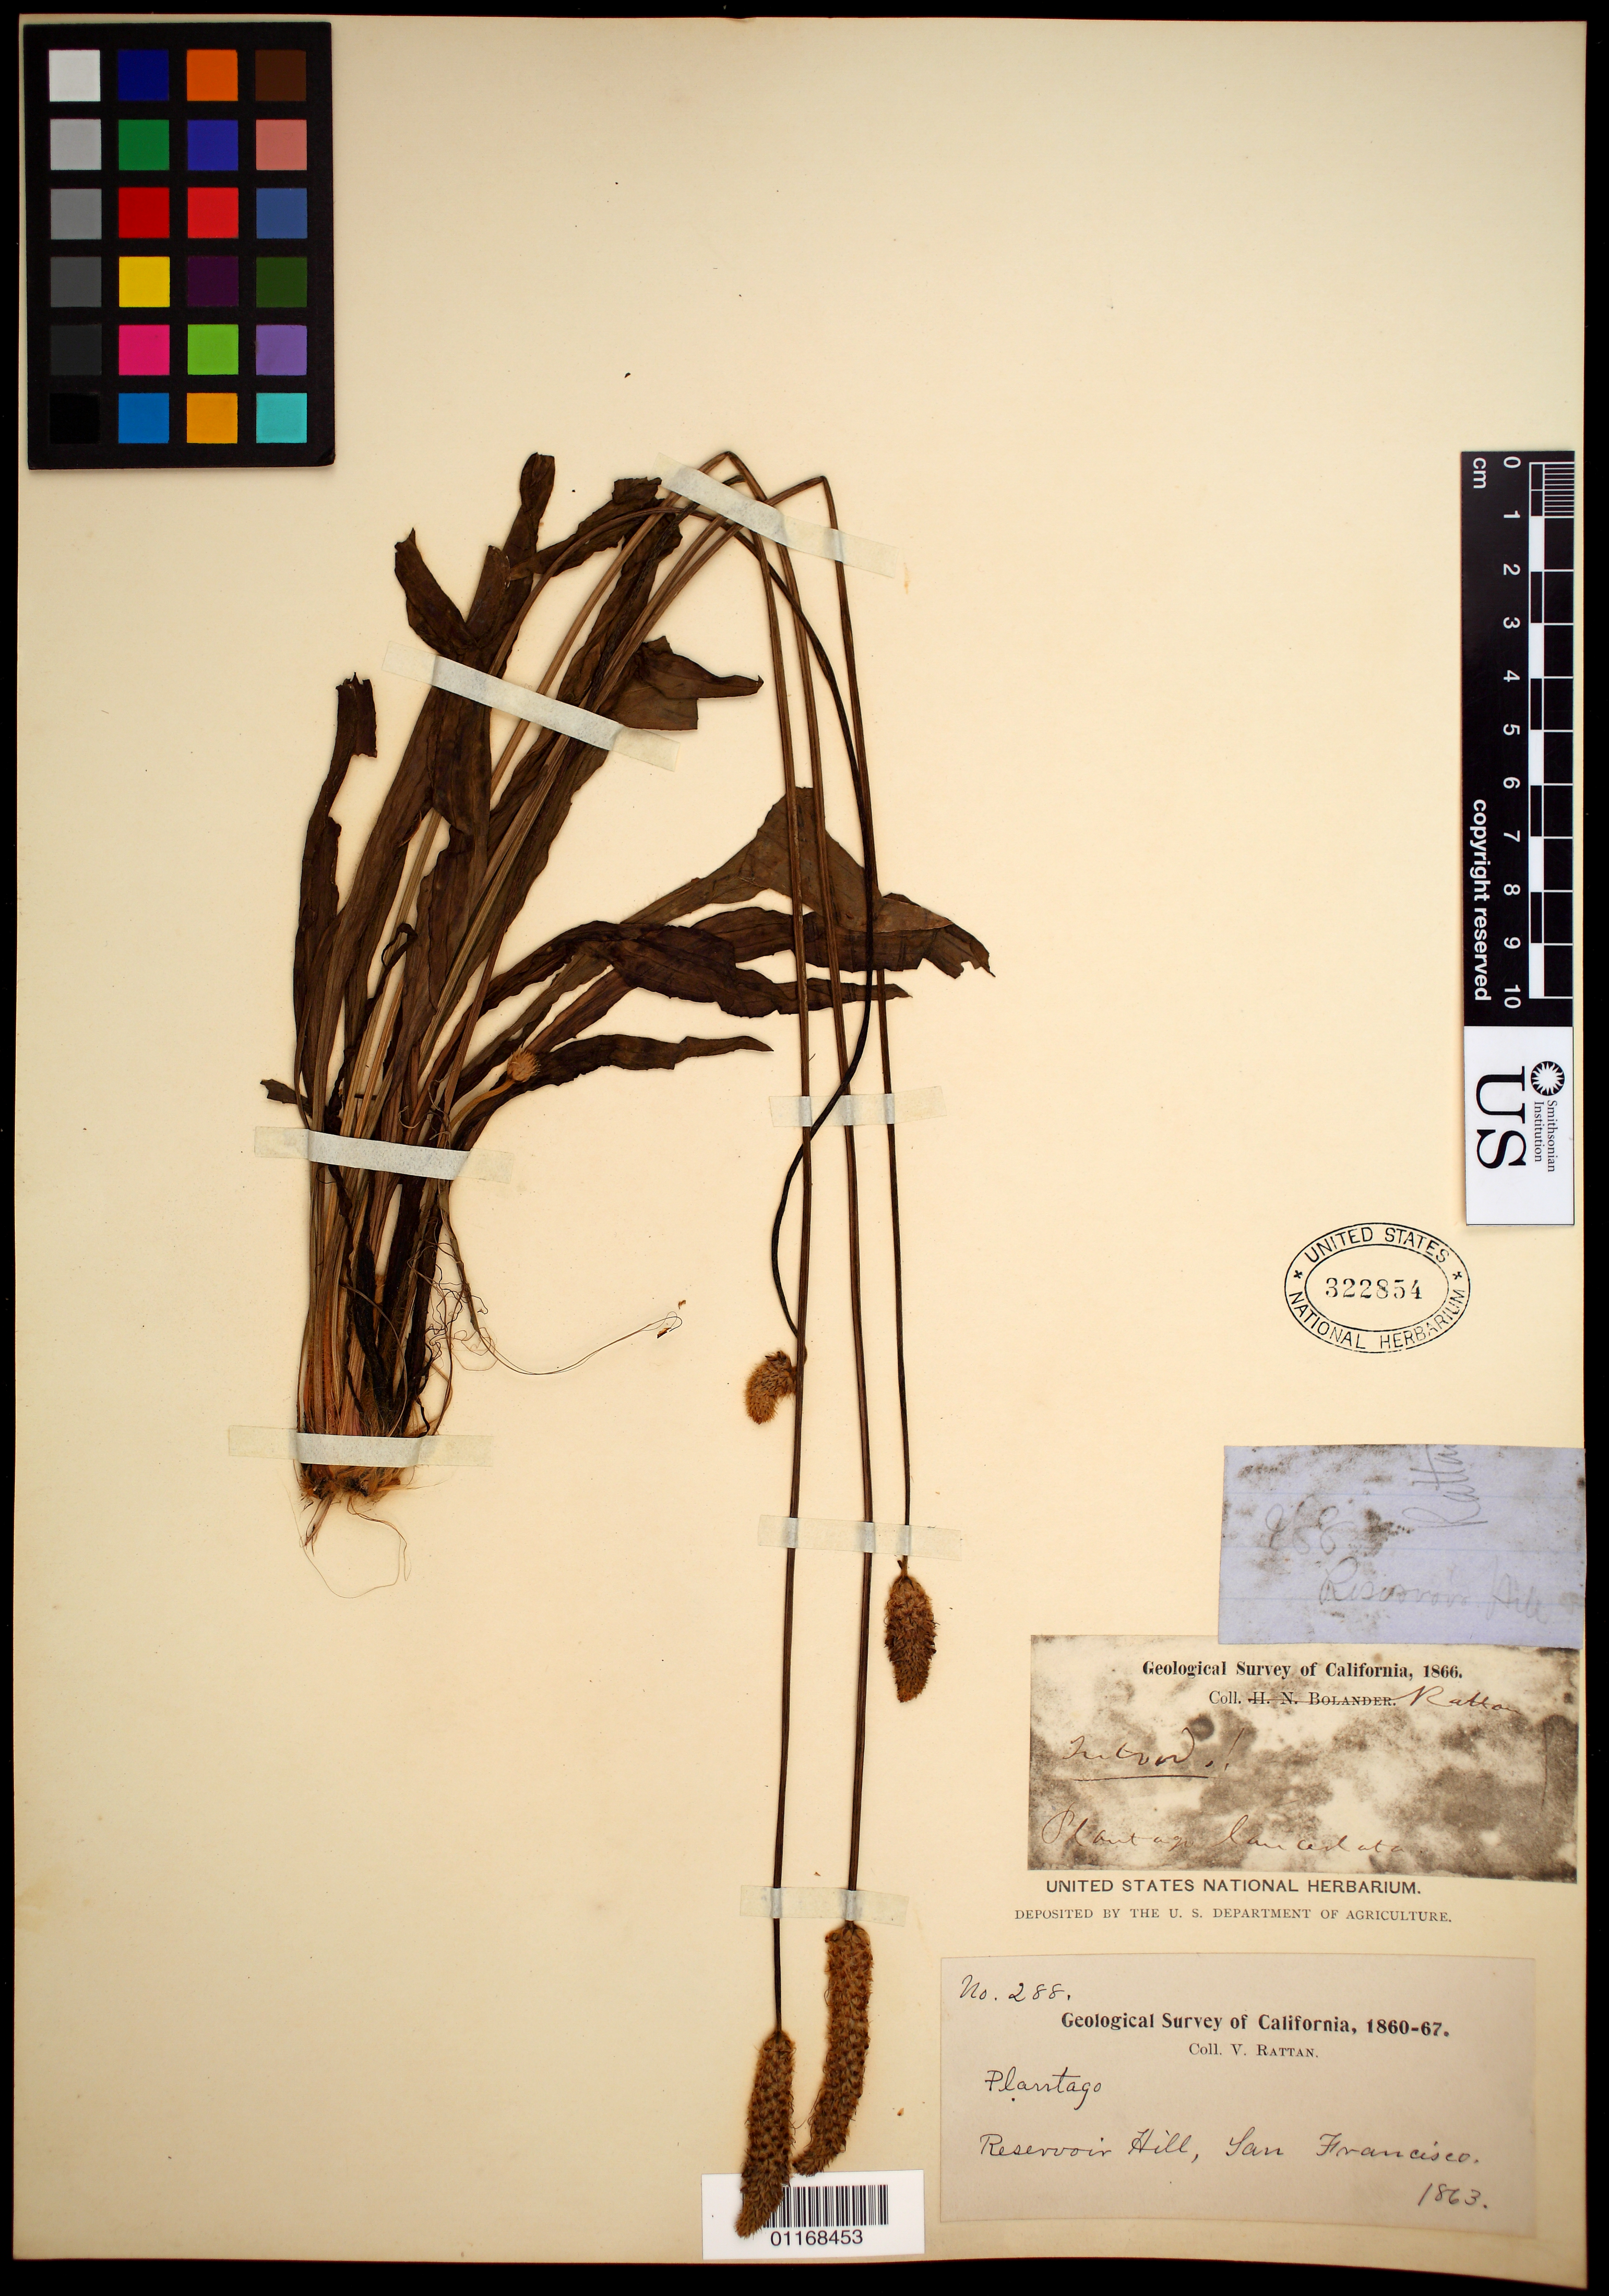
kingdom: Plantae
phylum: Tracheophyta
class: Magnoliopsida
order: Lamiales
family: Plantaginaceae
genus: Plantago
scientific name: Plantago lanceolata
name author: L.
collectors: V. Rattan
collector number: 288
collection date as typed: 1863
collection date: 1863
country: United States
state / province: California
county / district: San Francisco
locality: San Francisco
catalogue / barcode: US 322854